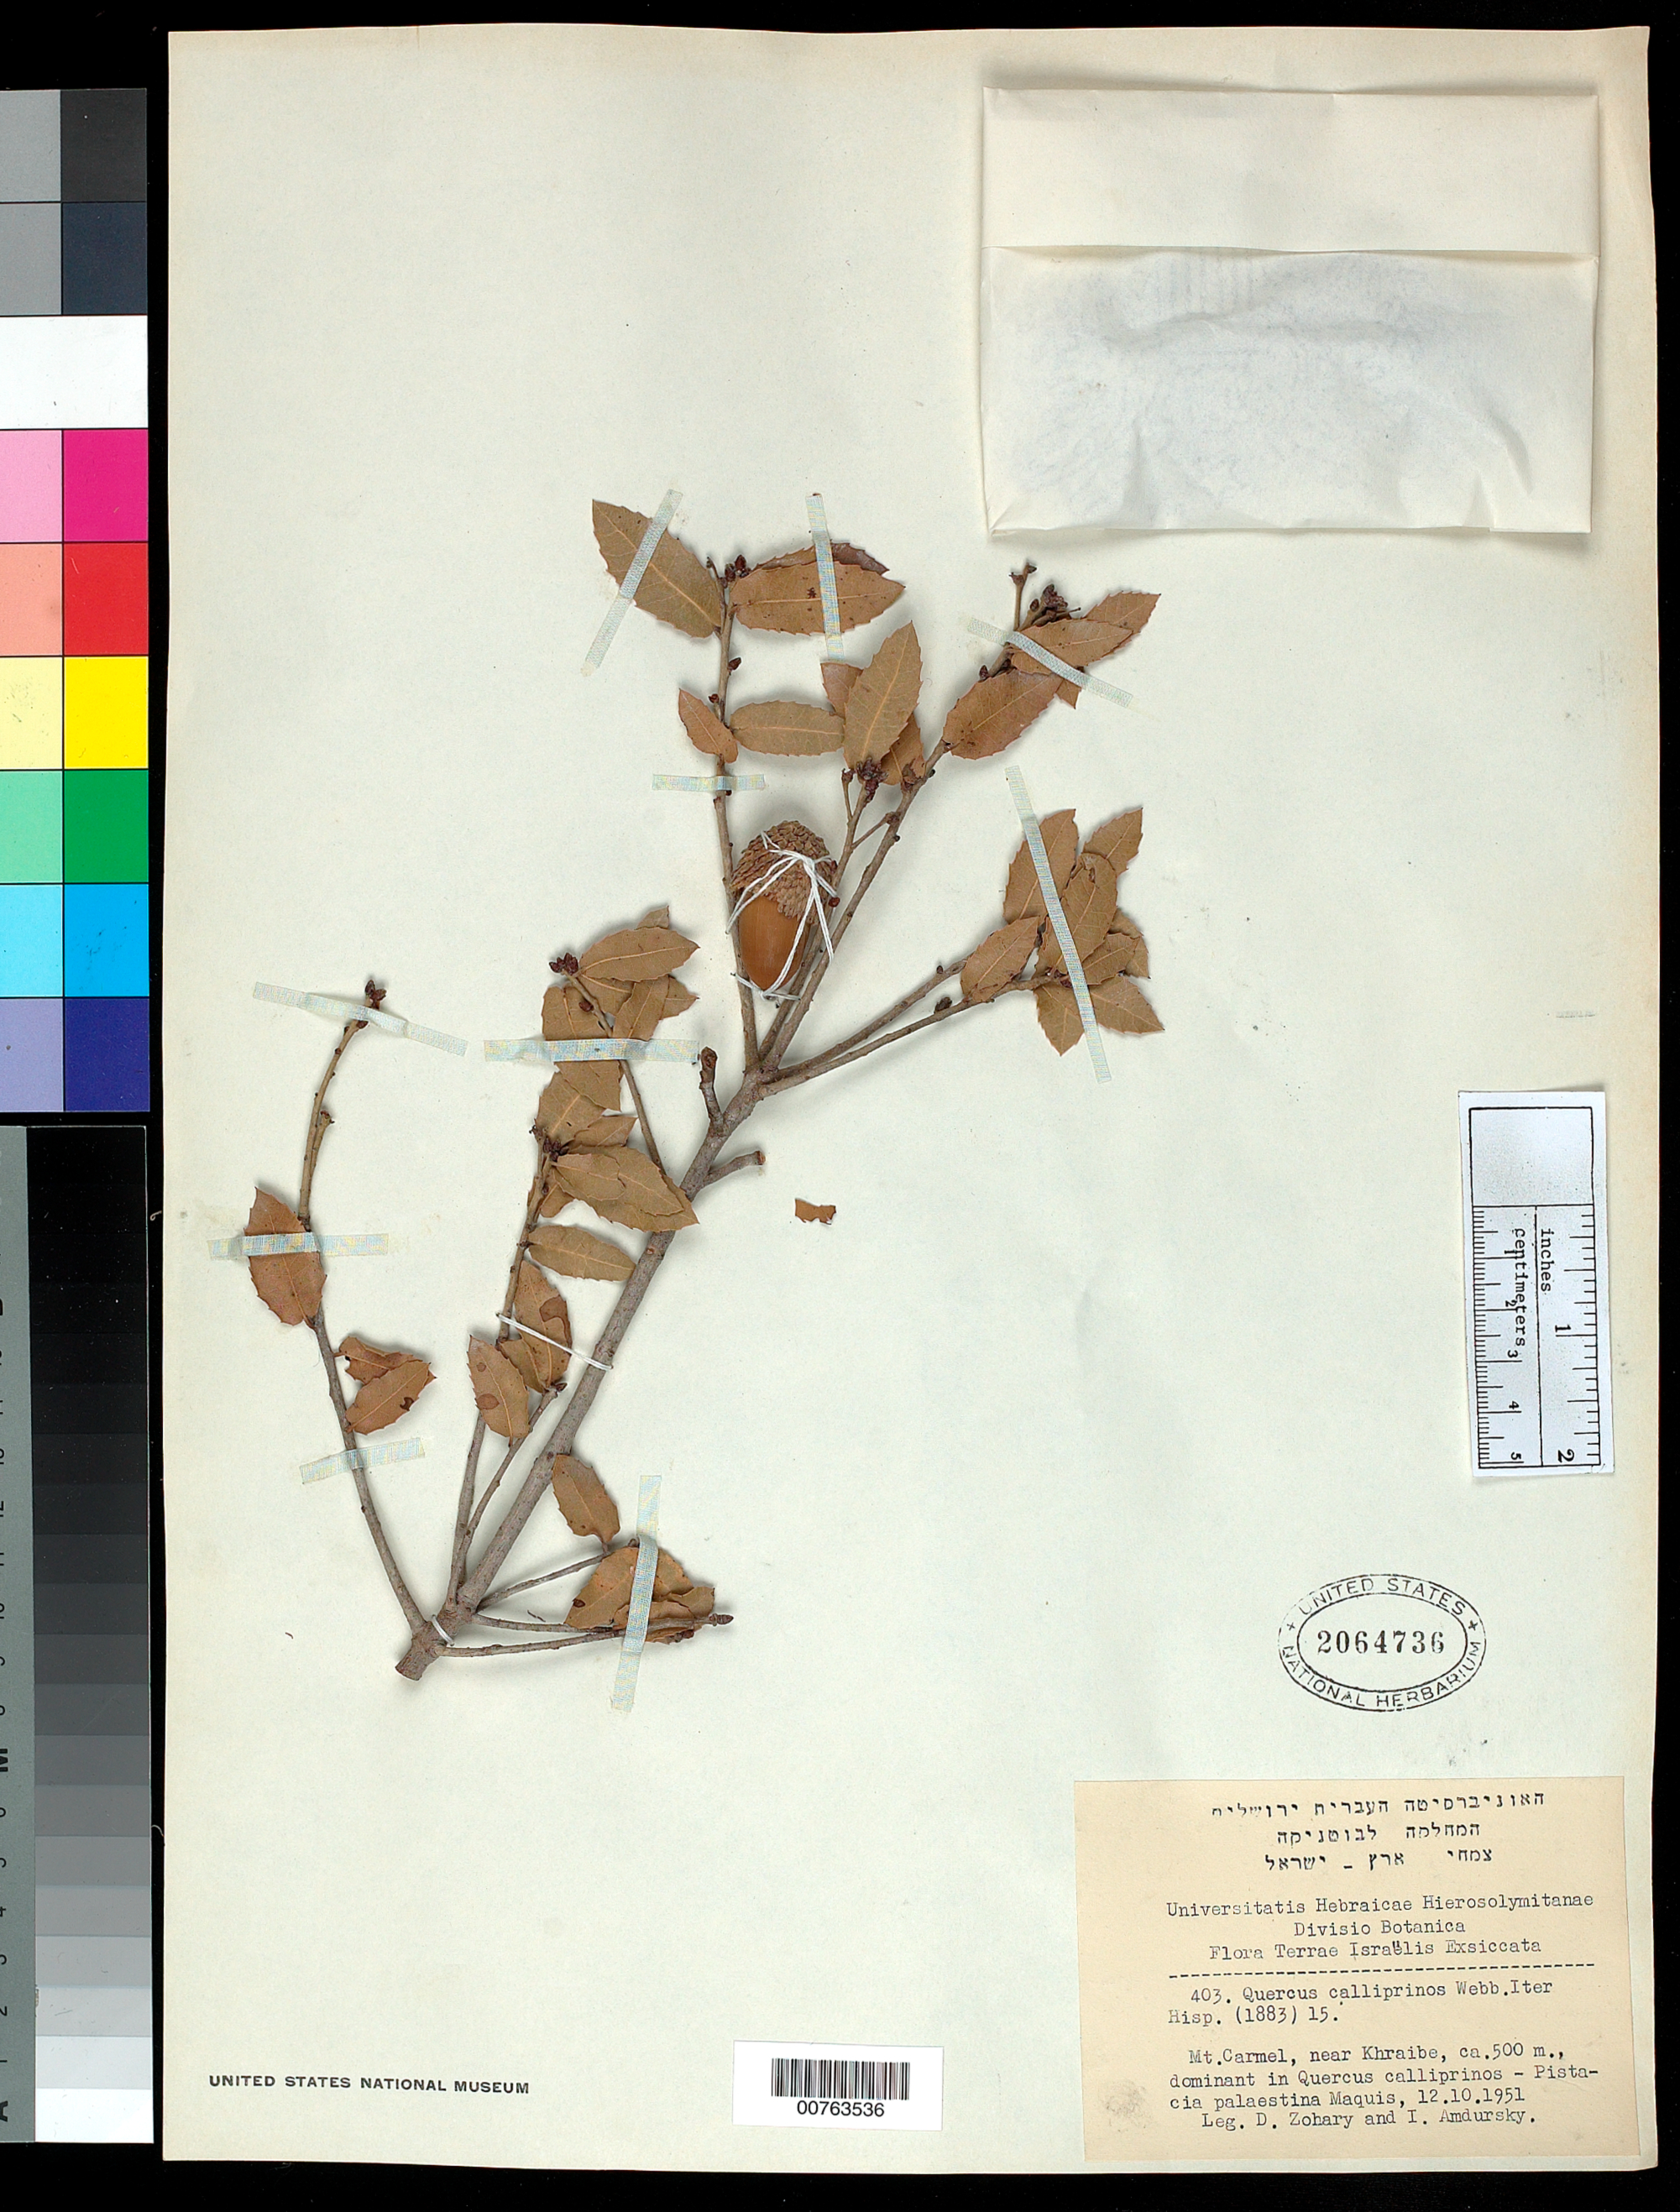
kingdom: Plantae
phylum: Tracheophyta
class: Magnoliopsida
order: Fagales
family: Fagaceae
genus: Quercus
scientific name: Quercus calliprinos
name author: Webb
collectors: D. Zohary & I. Amdursky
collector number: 403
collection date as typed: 12 Oct 1951 or 10 Dec 1951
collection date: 1951-10-12 or 1951-12-10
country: Israel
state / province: Haifa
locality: Mt. Carmel, near Khraibe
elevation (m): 500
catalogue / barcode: US 2064736